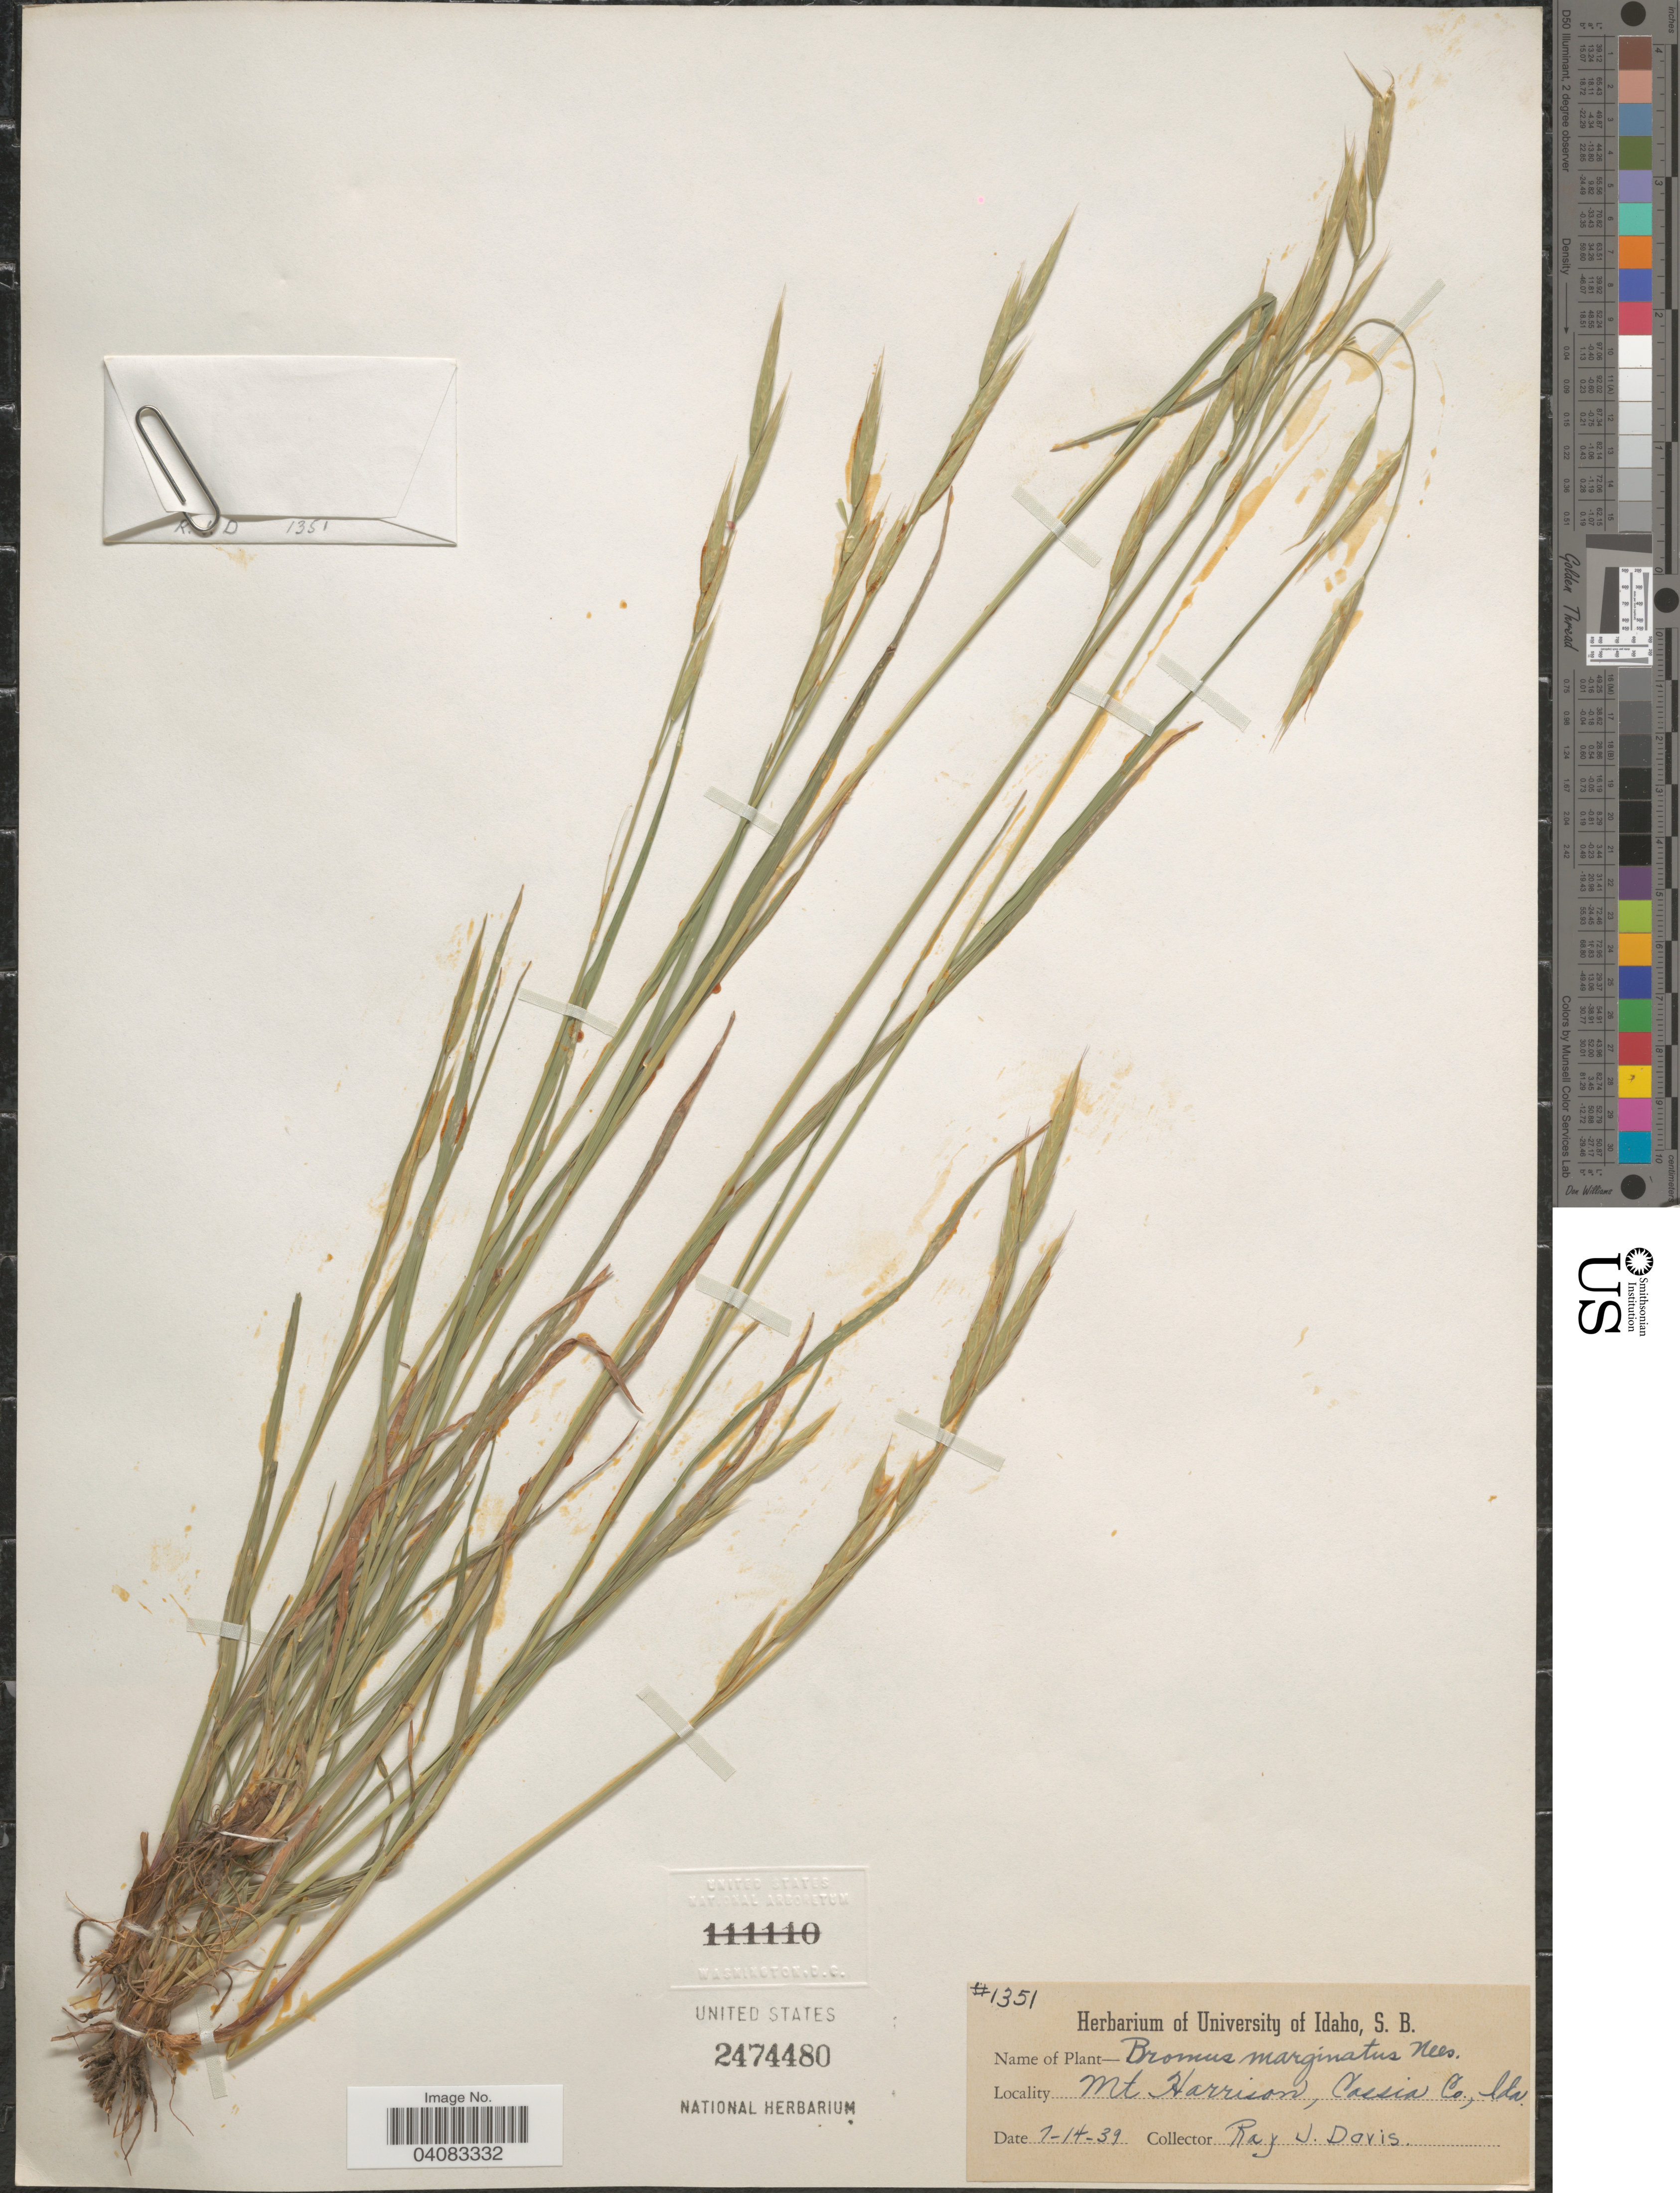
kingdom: Plantae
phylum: Tracheophyta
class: Liliopsida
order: Poales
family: Poaceae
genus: Bromus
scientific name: Bromus marginatus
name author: Nees ex Steud.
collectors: R. Davis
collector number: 1351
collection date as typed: Transcribed d/m/y: 14/7/39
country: United States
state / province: Idaho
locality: Mt Harrison, Cassia Co.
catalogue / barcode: US 2474480